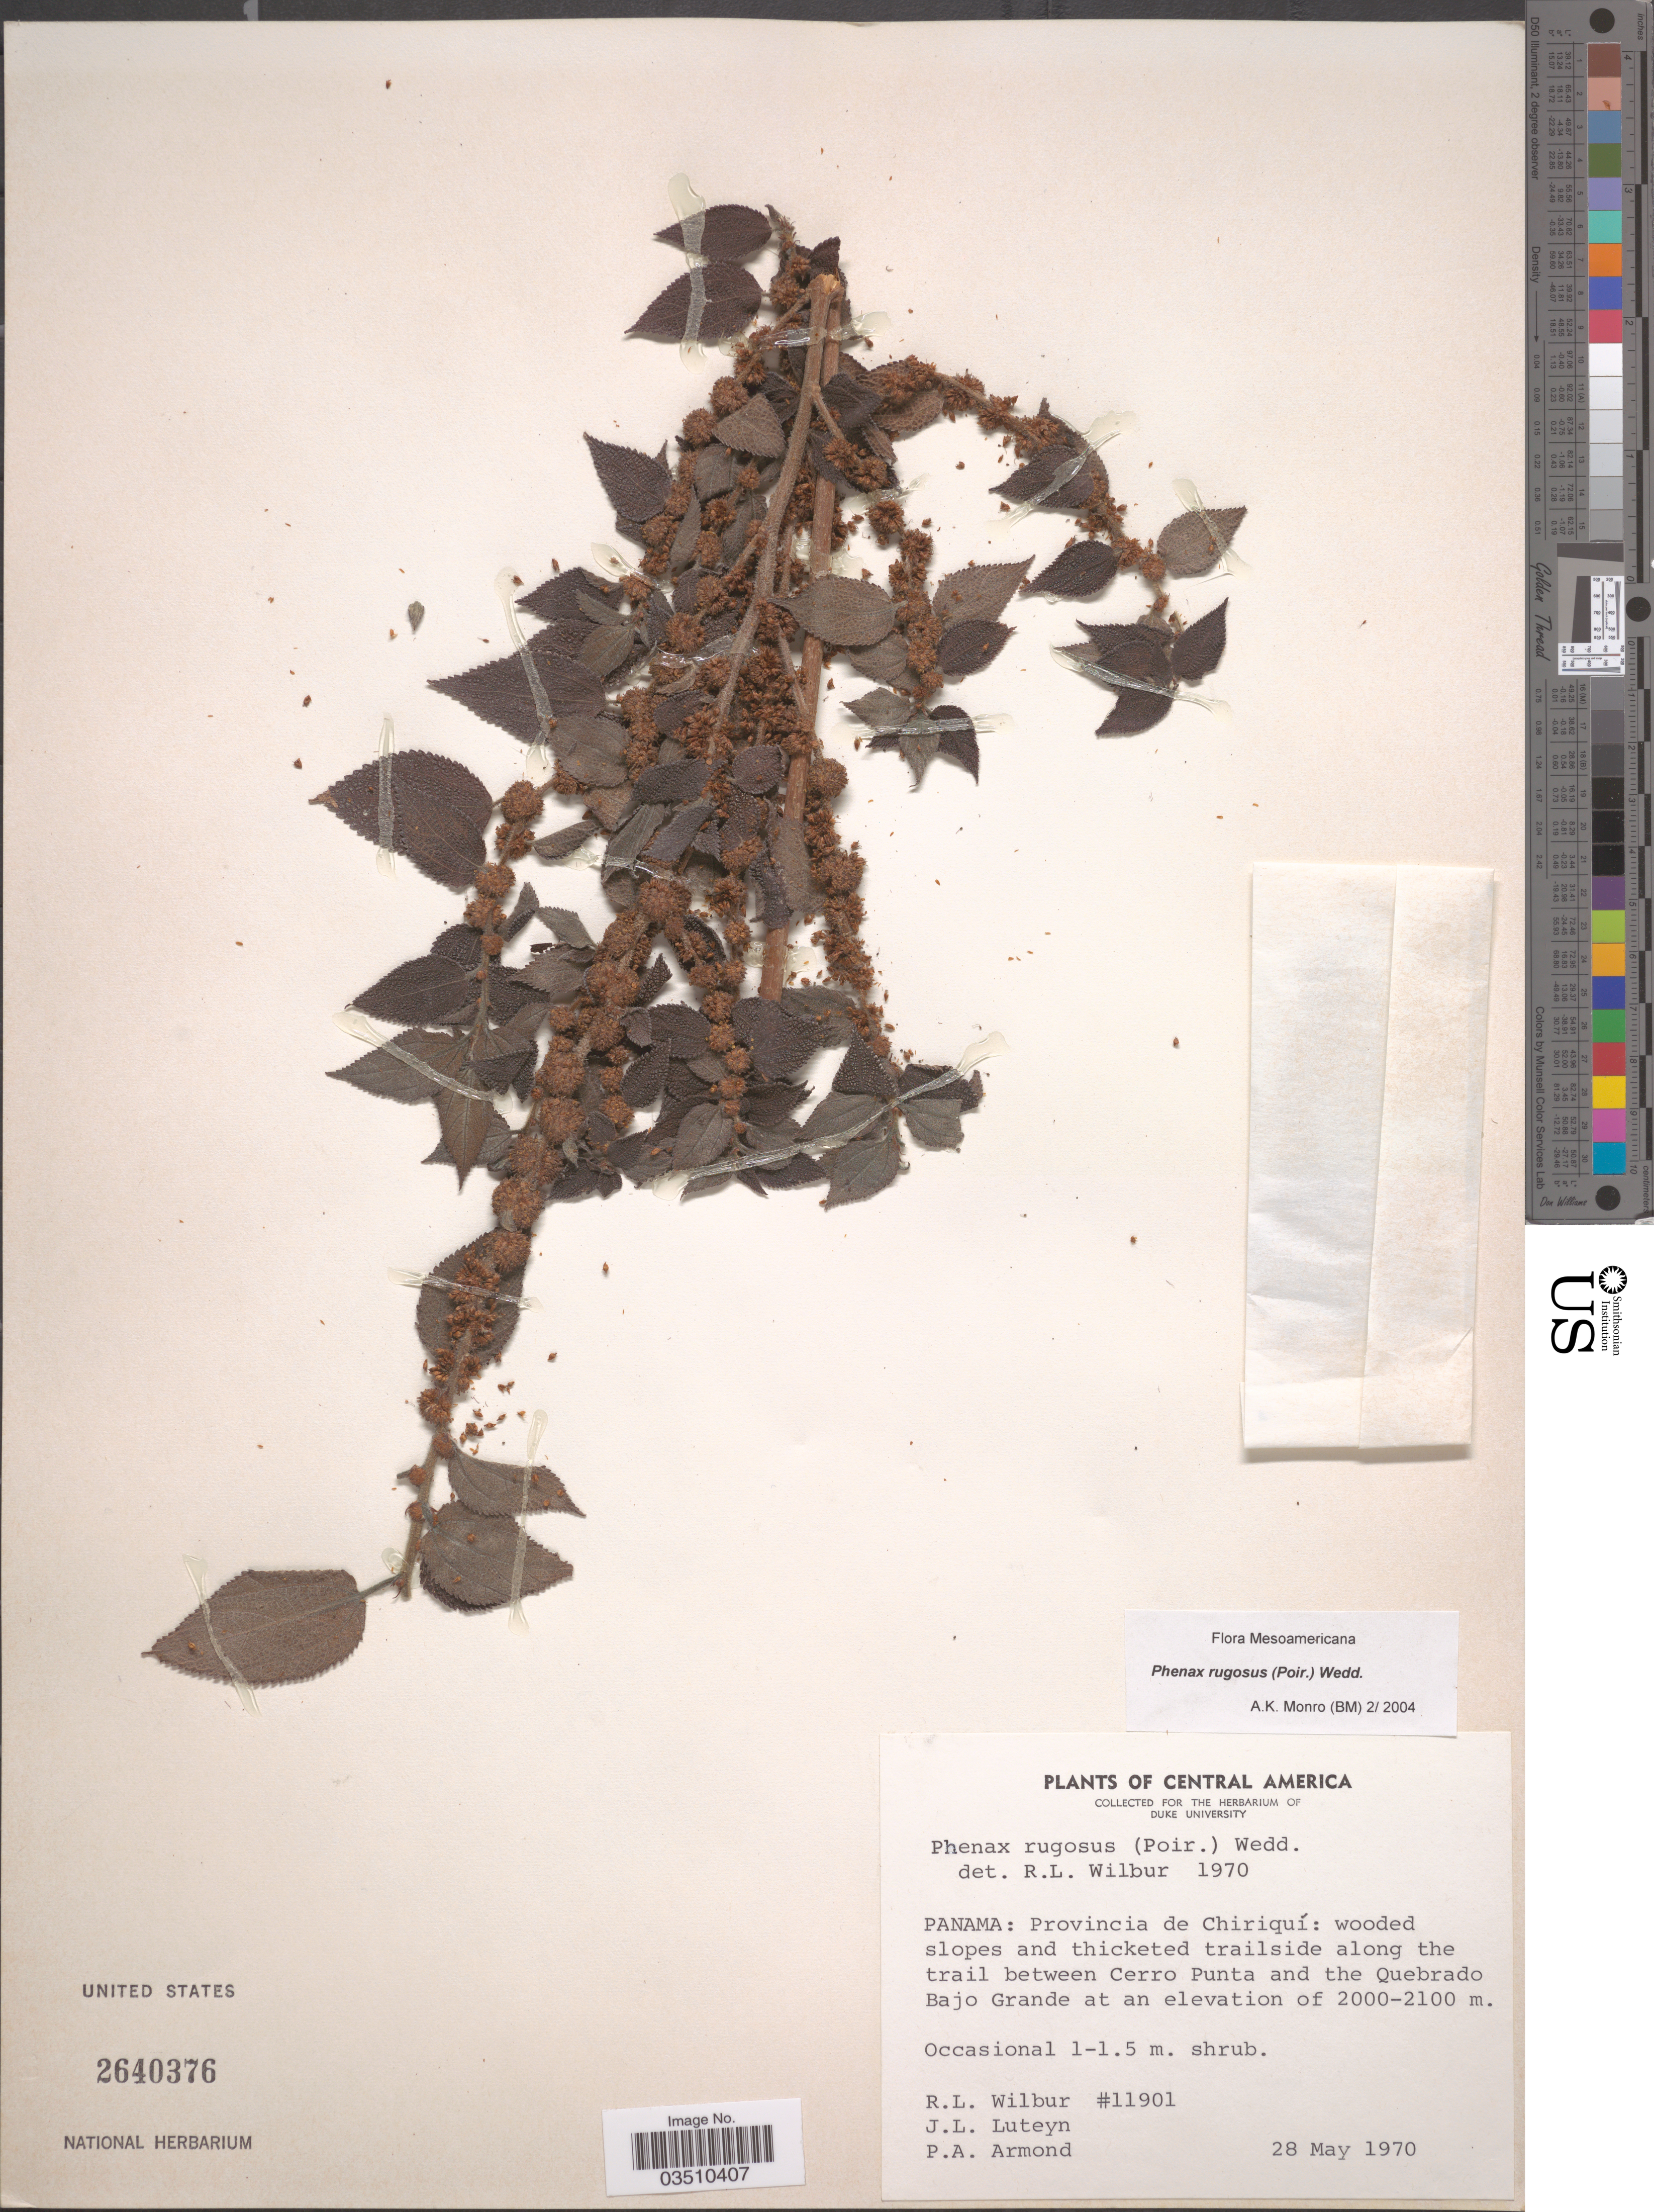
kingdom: Plantae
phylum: Tracheophyta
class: Magnoliopsida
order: Rosales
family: Urticaceae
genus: Phenax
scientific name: Phenax rugosus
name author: (Poir.) Wedd.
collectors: R. L. Wilbur, J. Luteyn & P. Armond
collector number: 11901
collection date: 1970-05-28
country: Panama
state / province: Chiriqui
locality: Wooded slopes and thicketed trailside along the trail between Cerro Punta and the Quebrado Bajo Grande.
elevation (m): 2000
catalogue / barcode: US 2640376